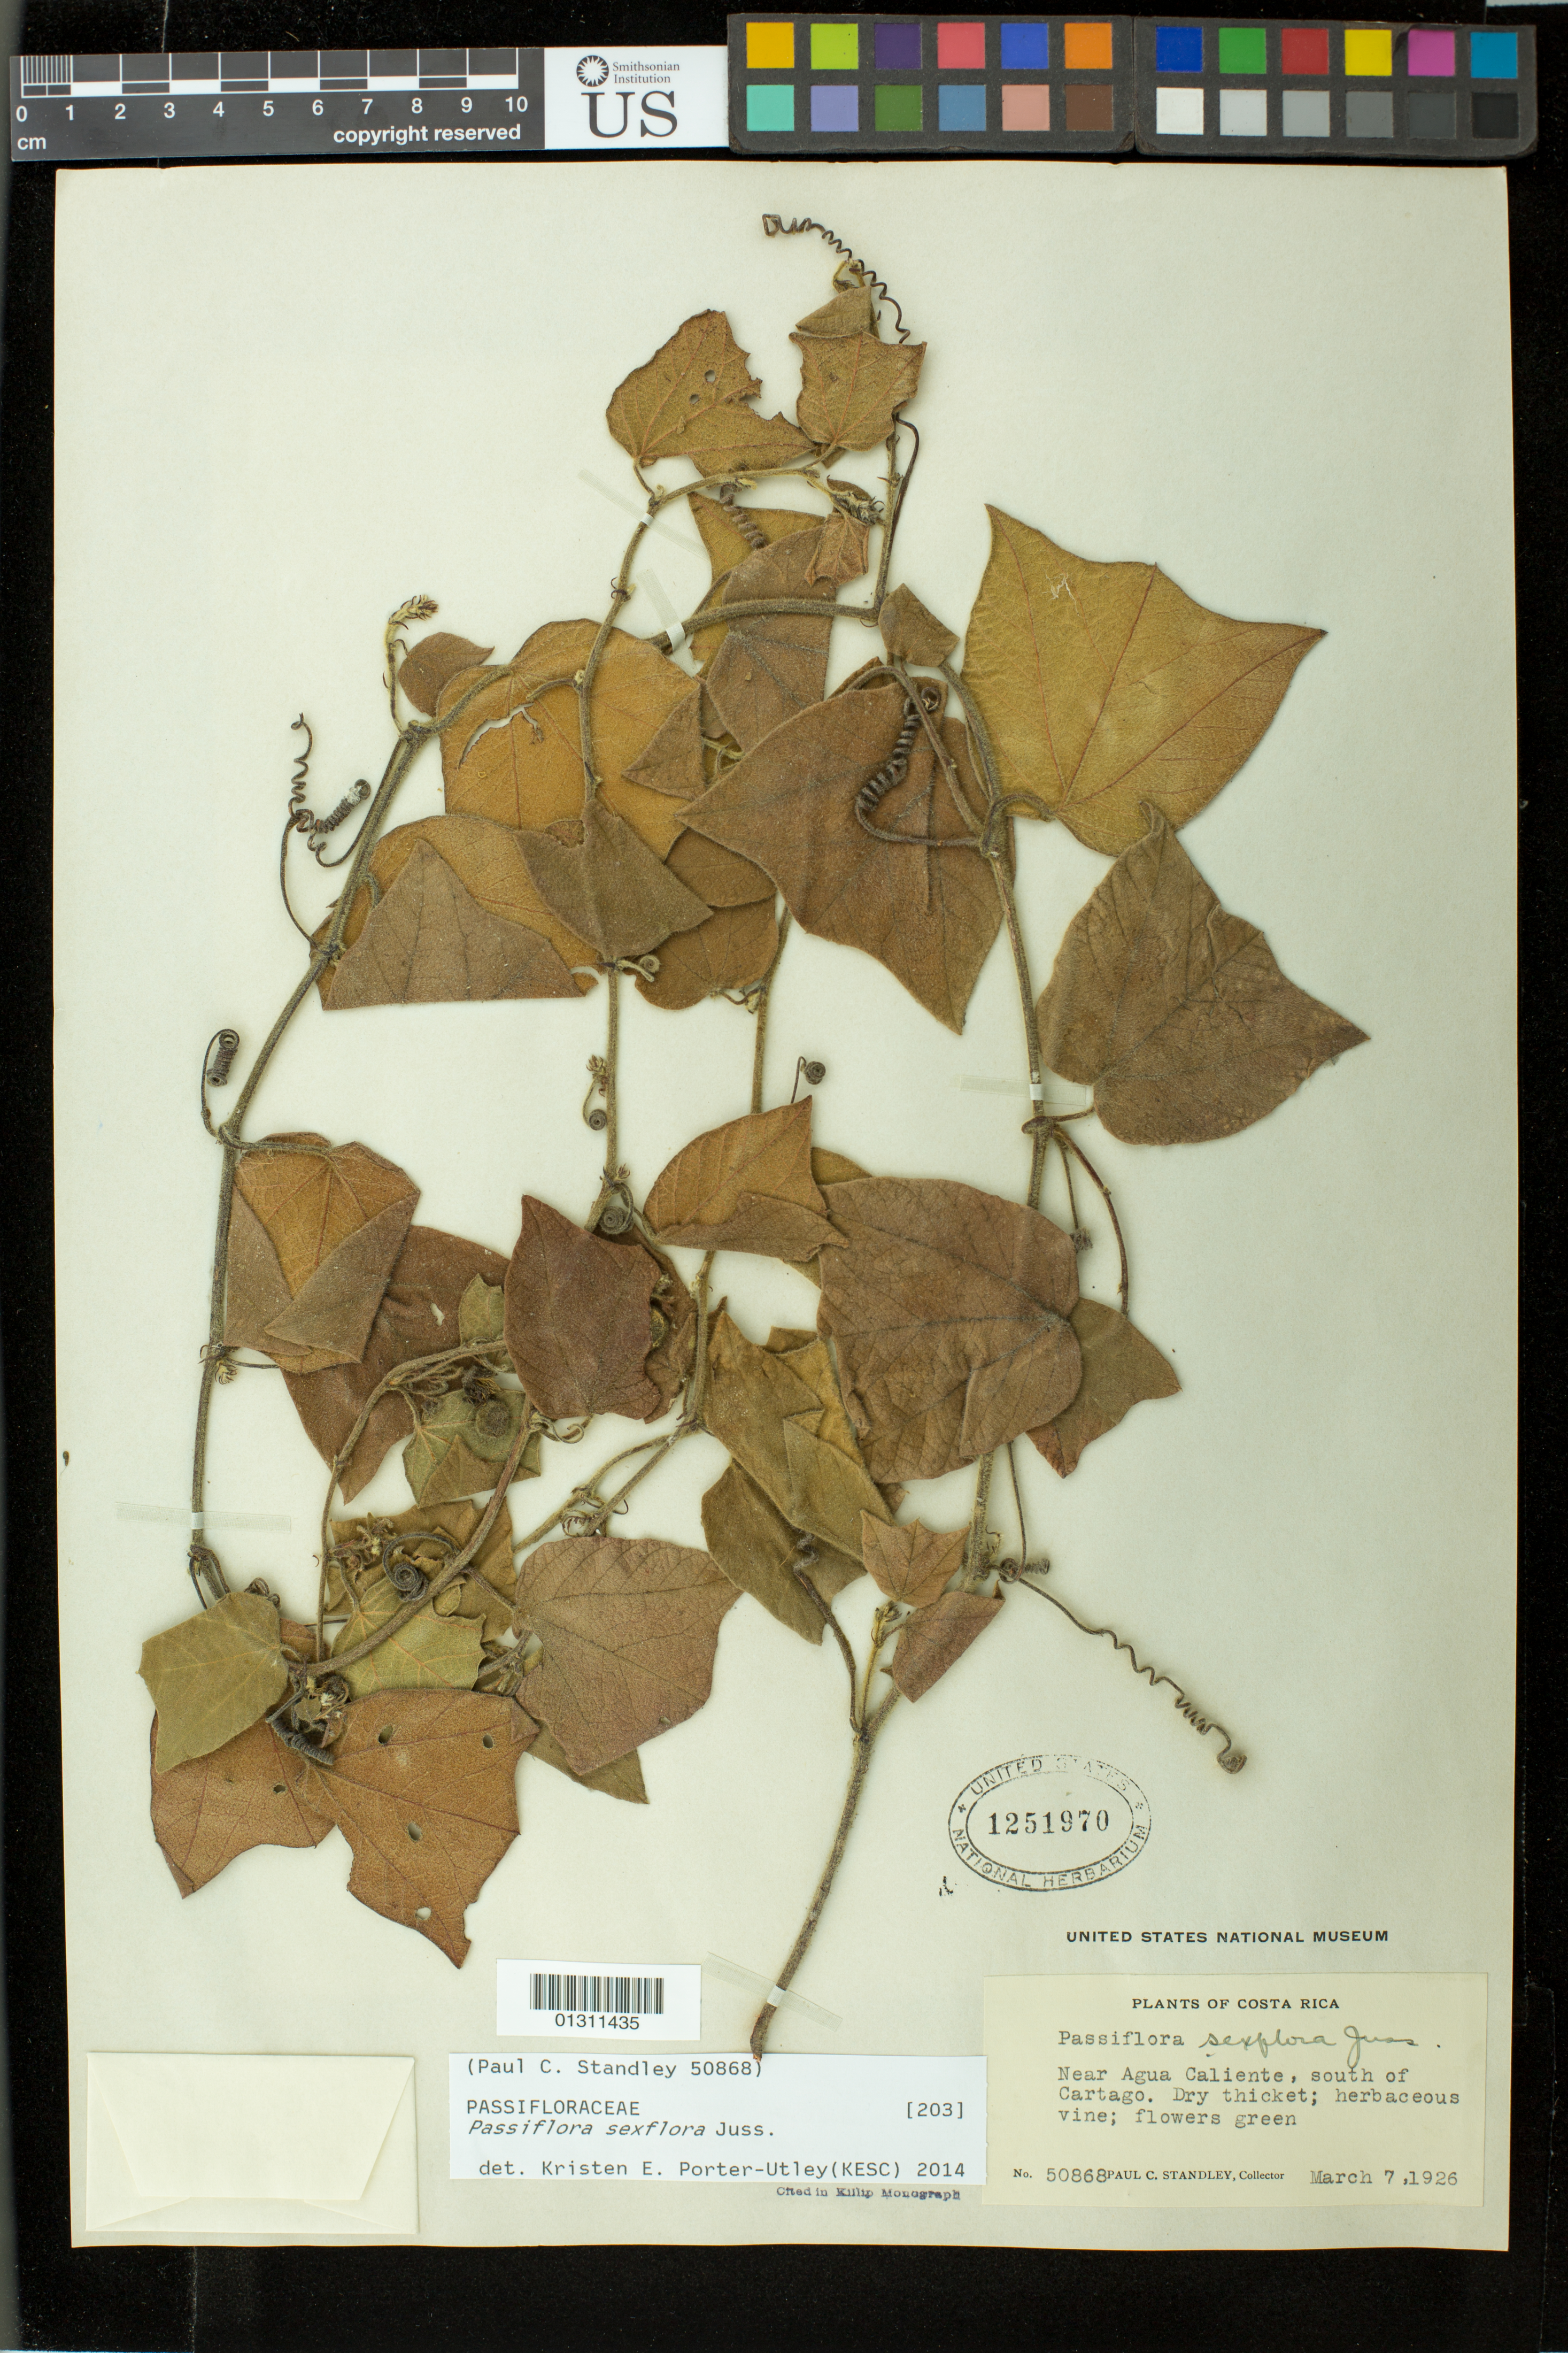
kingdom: Plantae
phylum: Tracheophyta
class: Magnoliopsida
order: Malpighiales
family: Passifloraceae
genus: Passiflora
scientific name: Passiflora sexflora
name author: Juss.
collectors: P. C. Standley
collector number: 50868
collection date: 1926-03-07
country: Costa Rica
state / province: Cartago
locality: Near Agua Caliente, S of Cartago.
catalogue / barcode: US 1251970